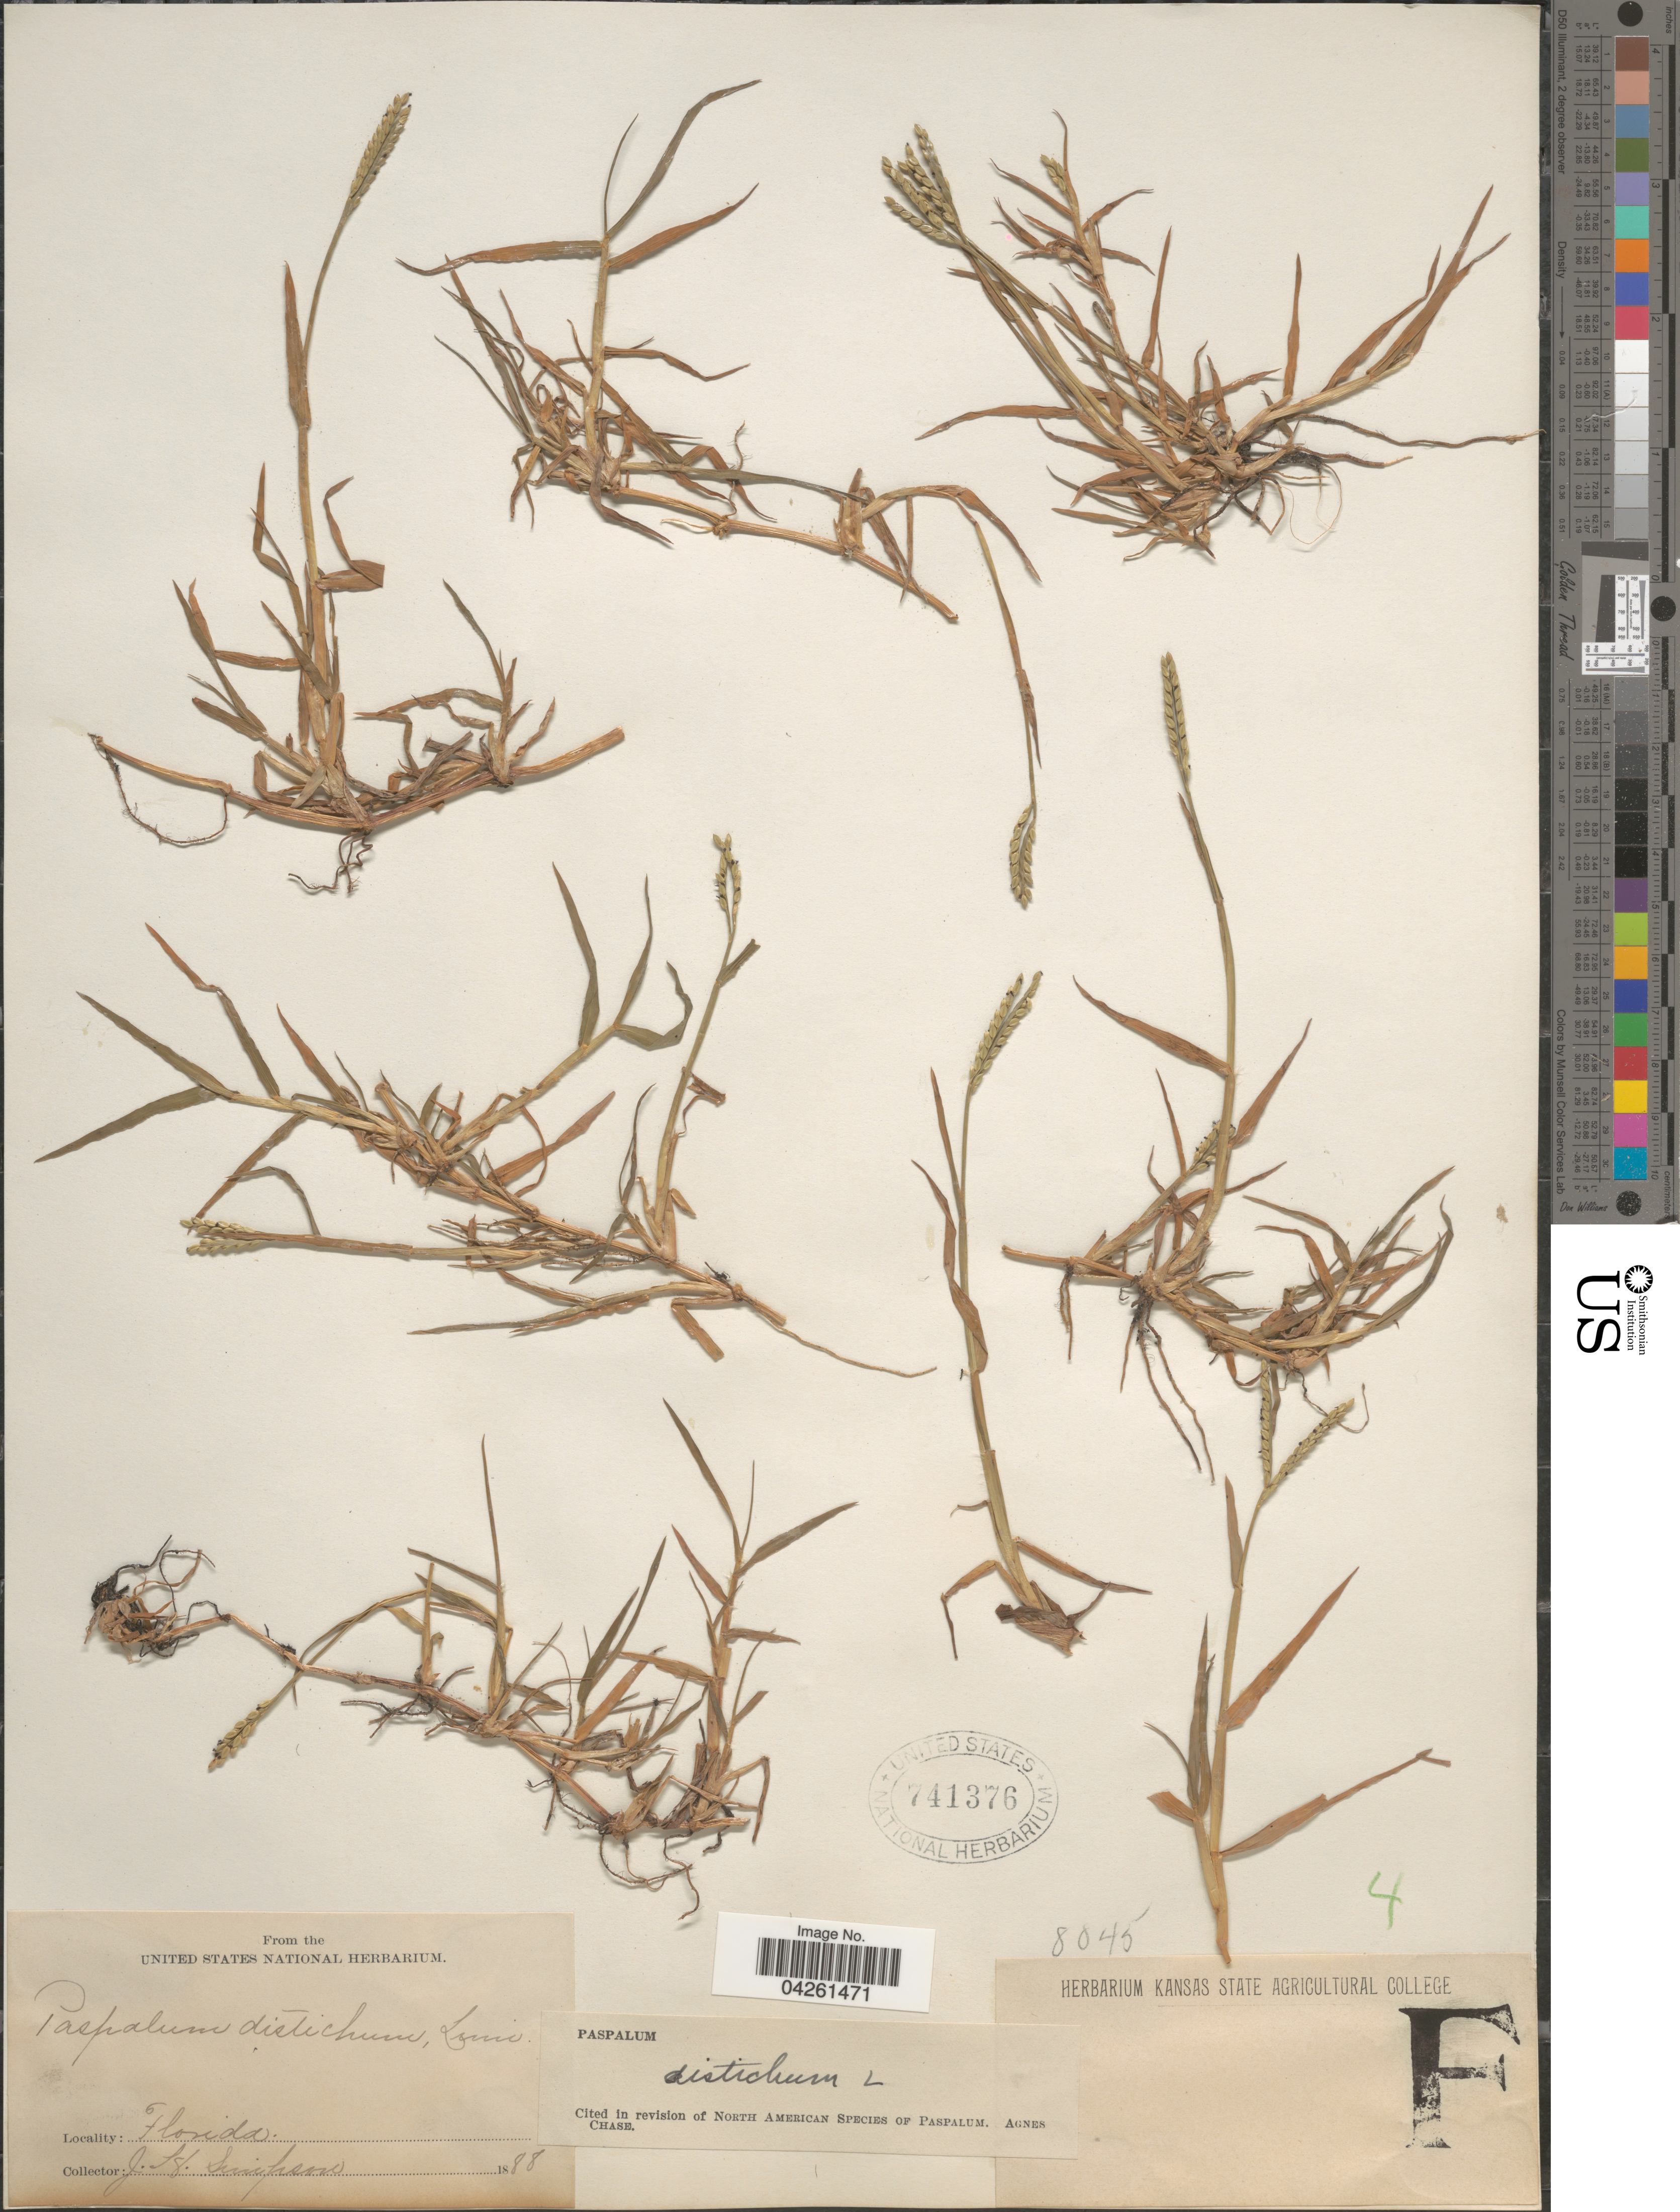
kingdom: Plantae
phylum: Tracheophyta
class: Liliopsida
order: Poales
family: Poaceae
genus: Paspalum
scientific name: Paspalum distichum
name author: L.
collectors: J. H. Simpson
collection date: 1888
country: United States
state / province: Florida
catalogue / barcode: US 741376